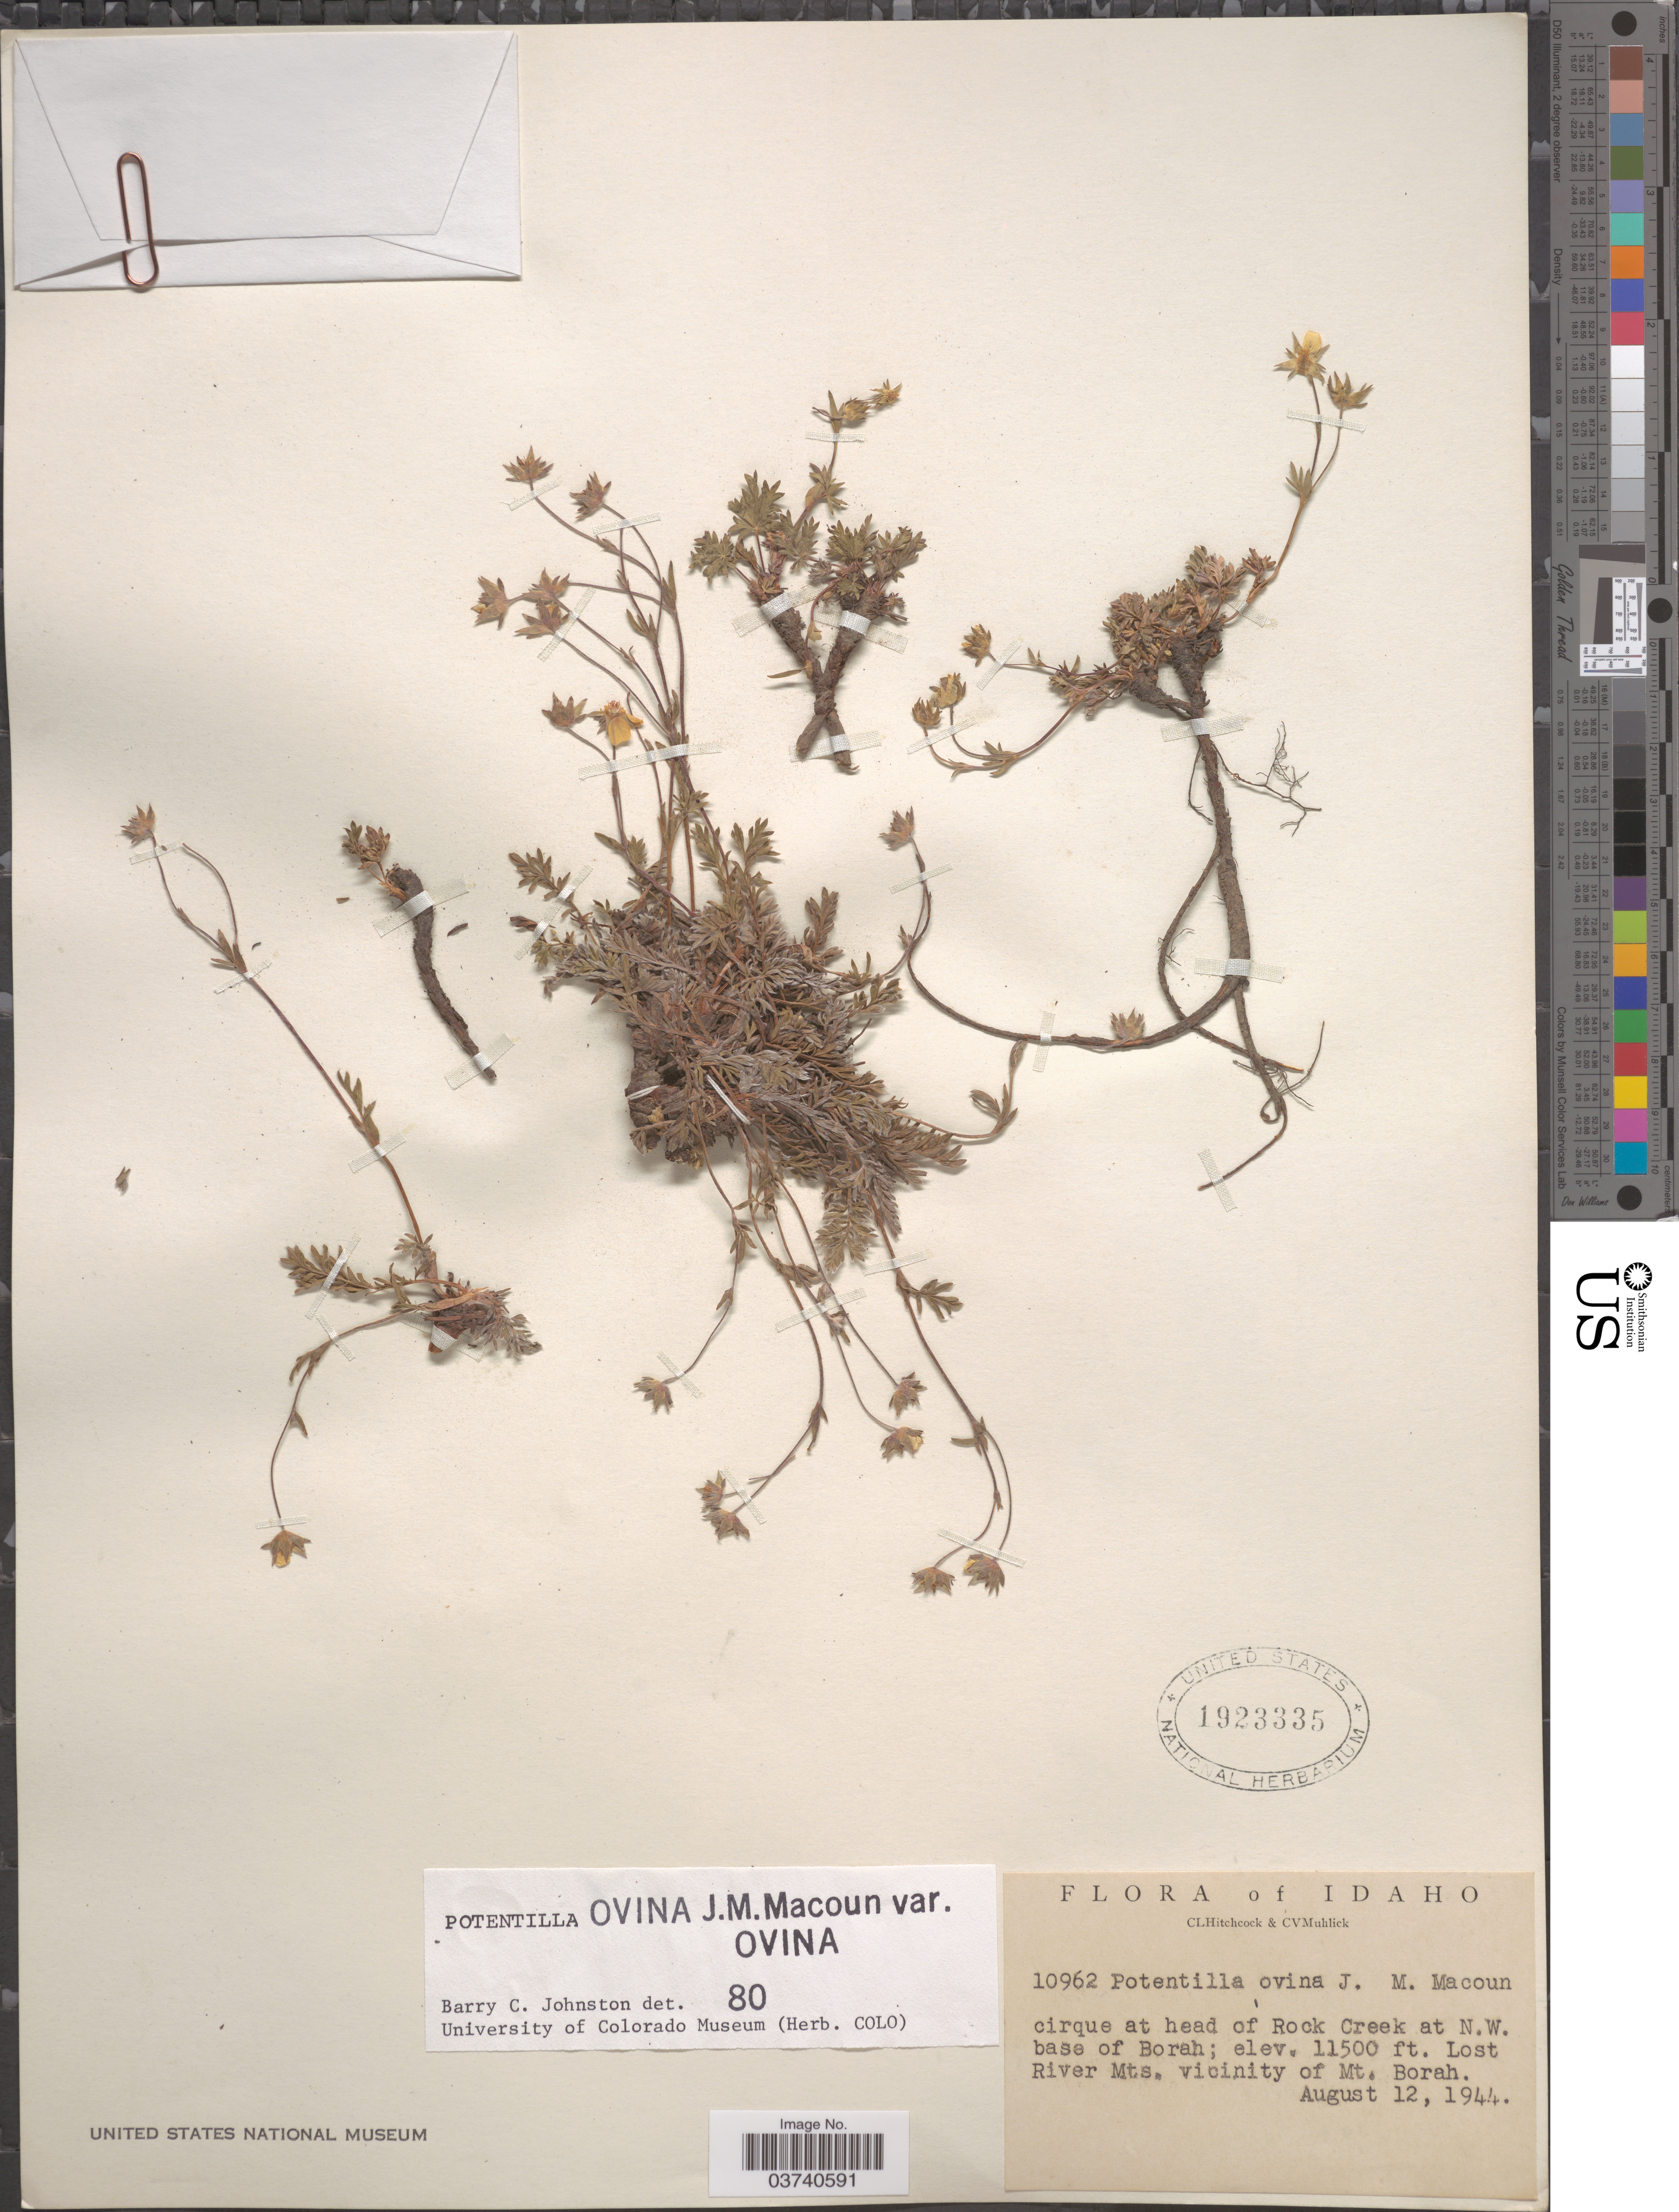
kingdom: Plantae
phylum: Tracheophyta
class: Magnoliopsida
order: Rosales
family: Rosaceae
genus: Potentilla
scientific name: Potentilla ovina var. ovina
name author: Macoun ex J.M. Macoun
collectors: C. L. Hitchcock & C. V. Muhlick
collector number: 10962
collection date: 1944-08-12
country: United States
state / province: Idaho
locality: Cirque at head of Rock Creek at N. W. base of Borah. Lost River Mts, vicinity of Mt. Borah.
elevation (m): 3505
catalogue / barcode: US 1923335